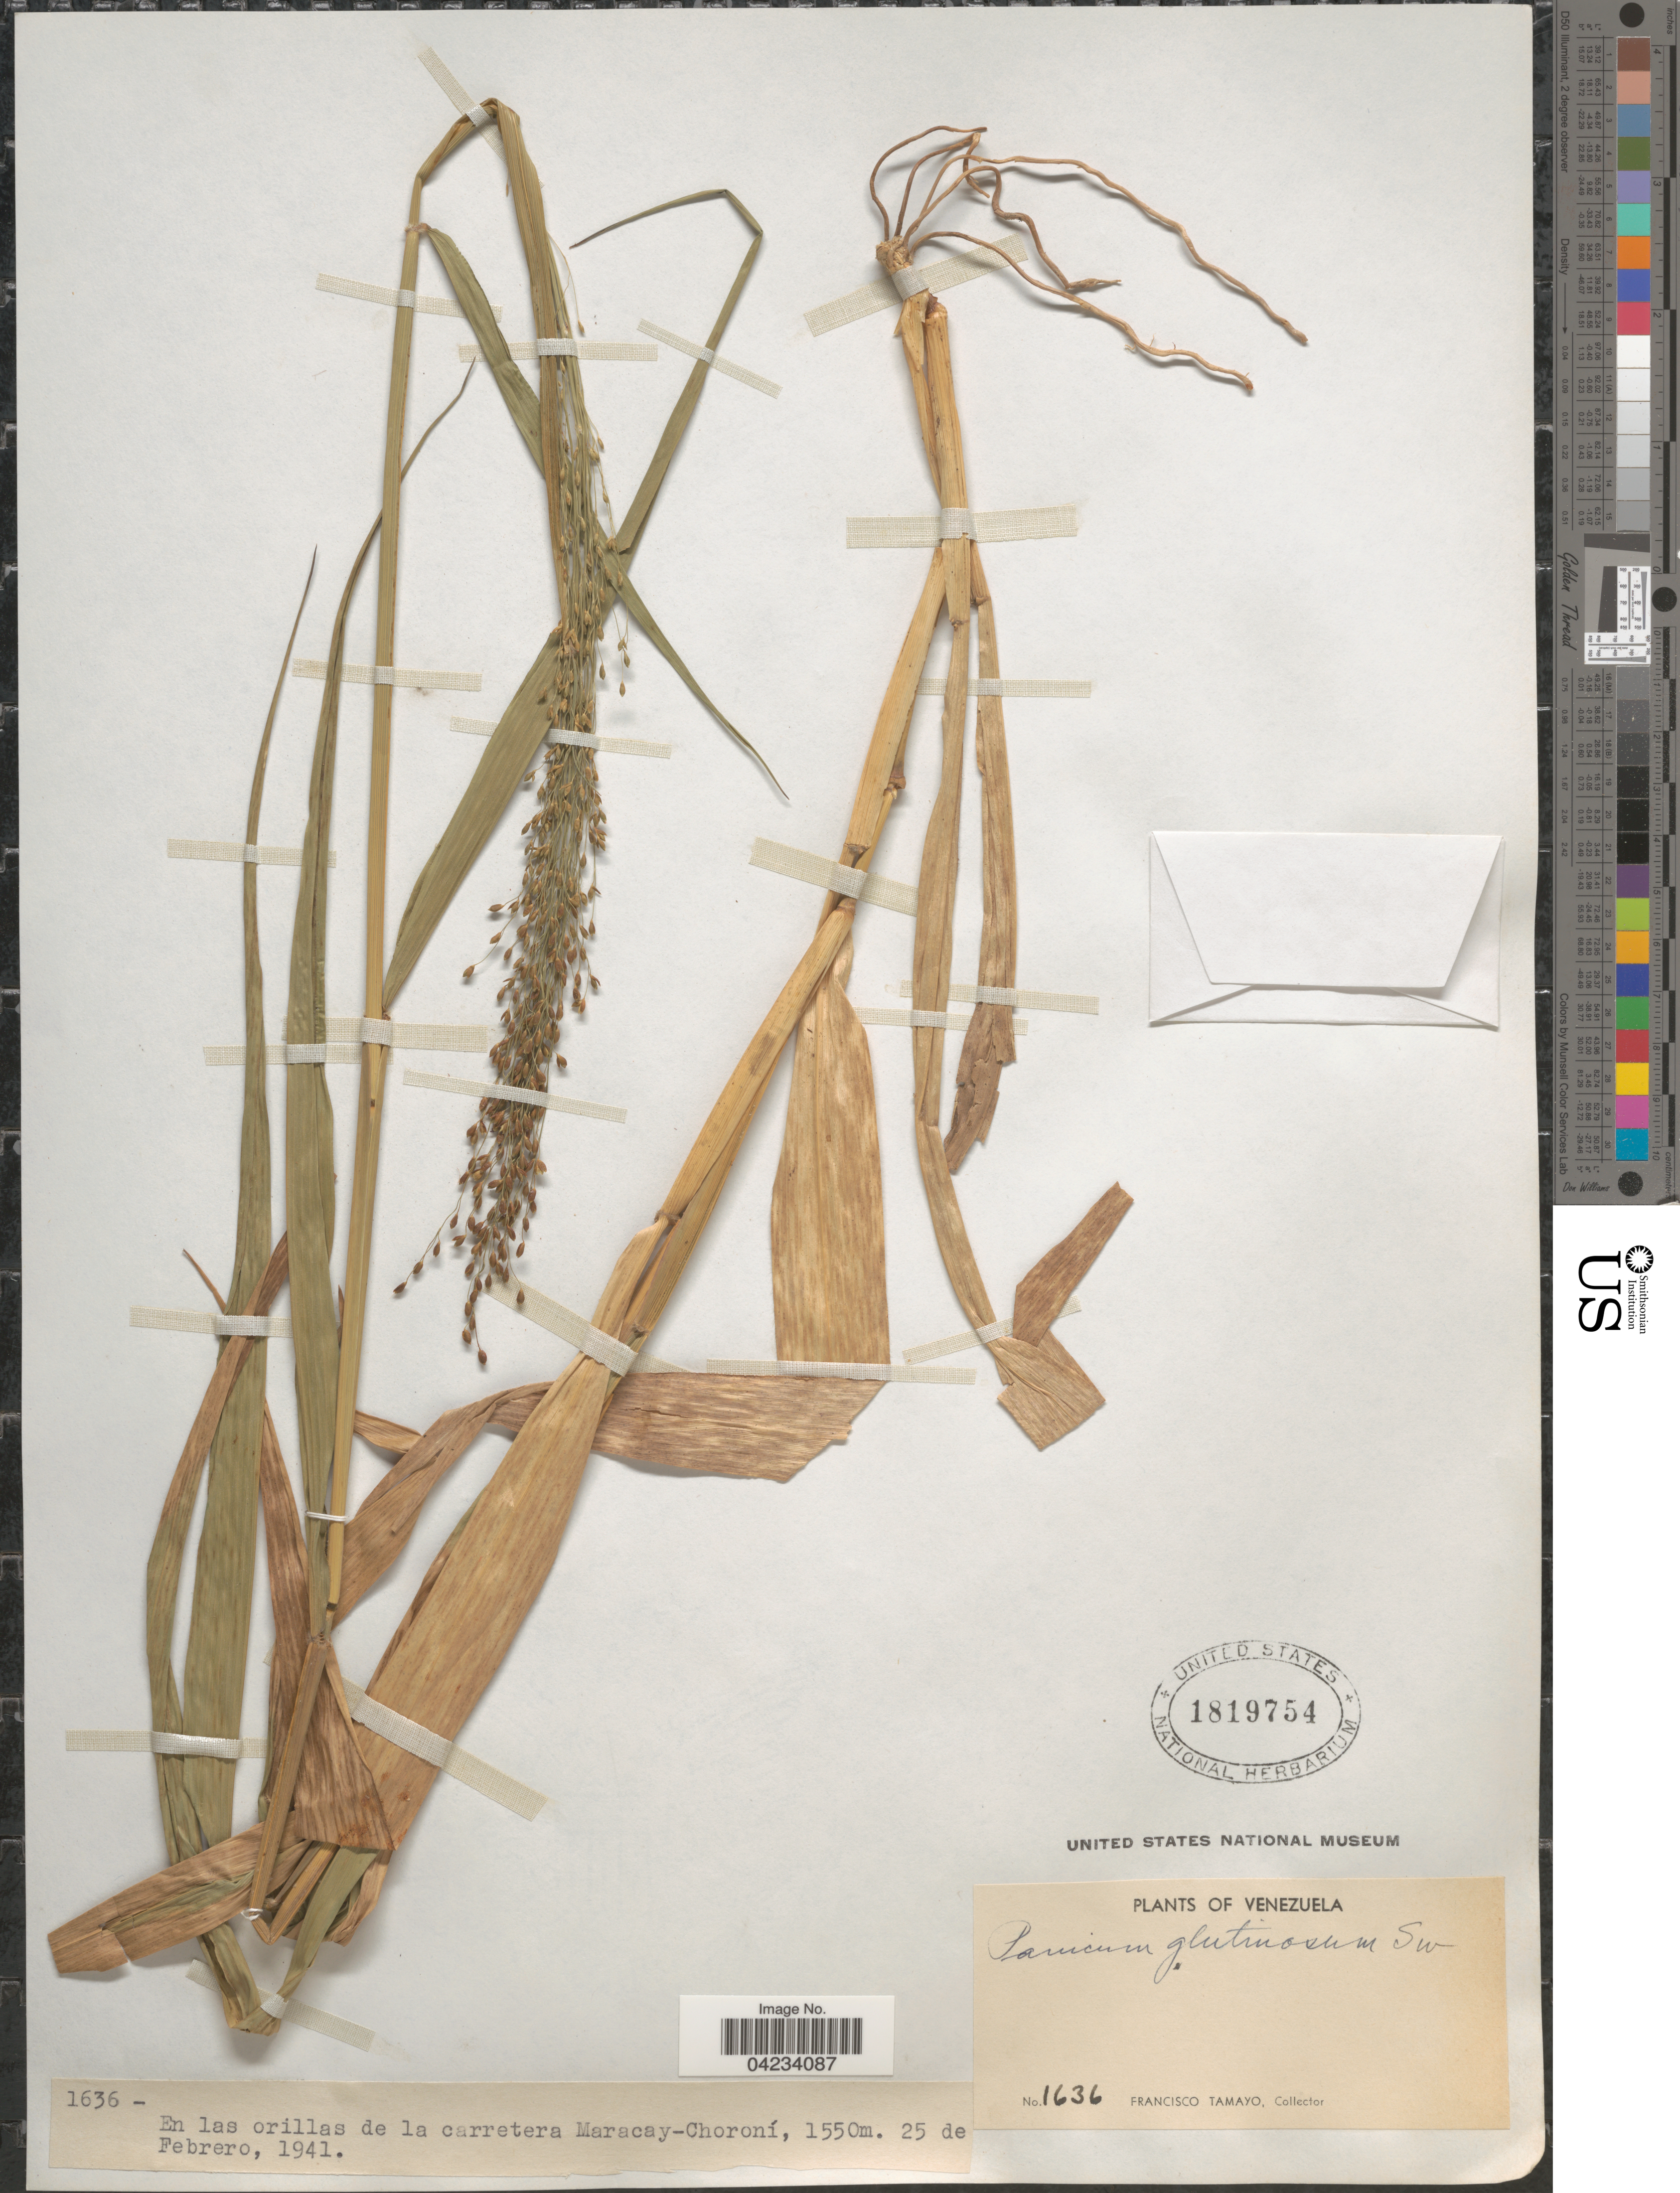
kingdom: Plantae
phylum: Tracheophyta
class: Liliopsida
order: Poales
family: Poaceae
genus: Homolepis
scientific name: Homolepis glutinosa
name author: (Sw.) Zuloaga & Soderstr.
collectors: F. Tamayo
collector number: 1636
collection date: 1941-02-25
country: Venezuela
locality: En las orillas de la carretera Maracay-Choroní.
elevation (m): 1550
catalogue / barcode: US 1819754